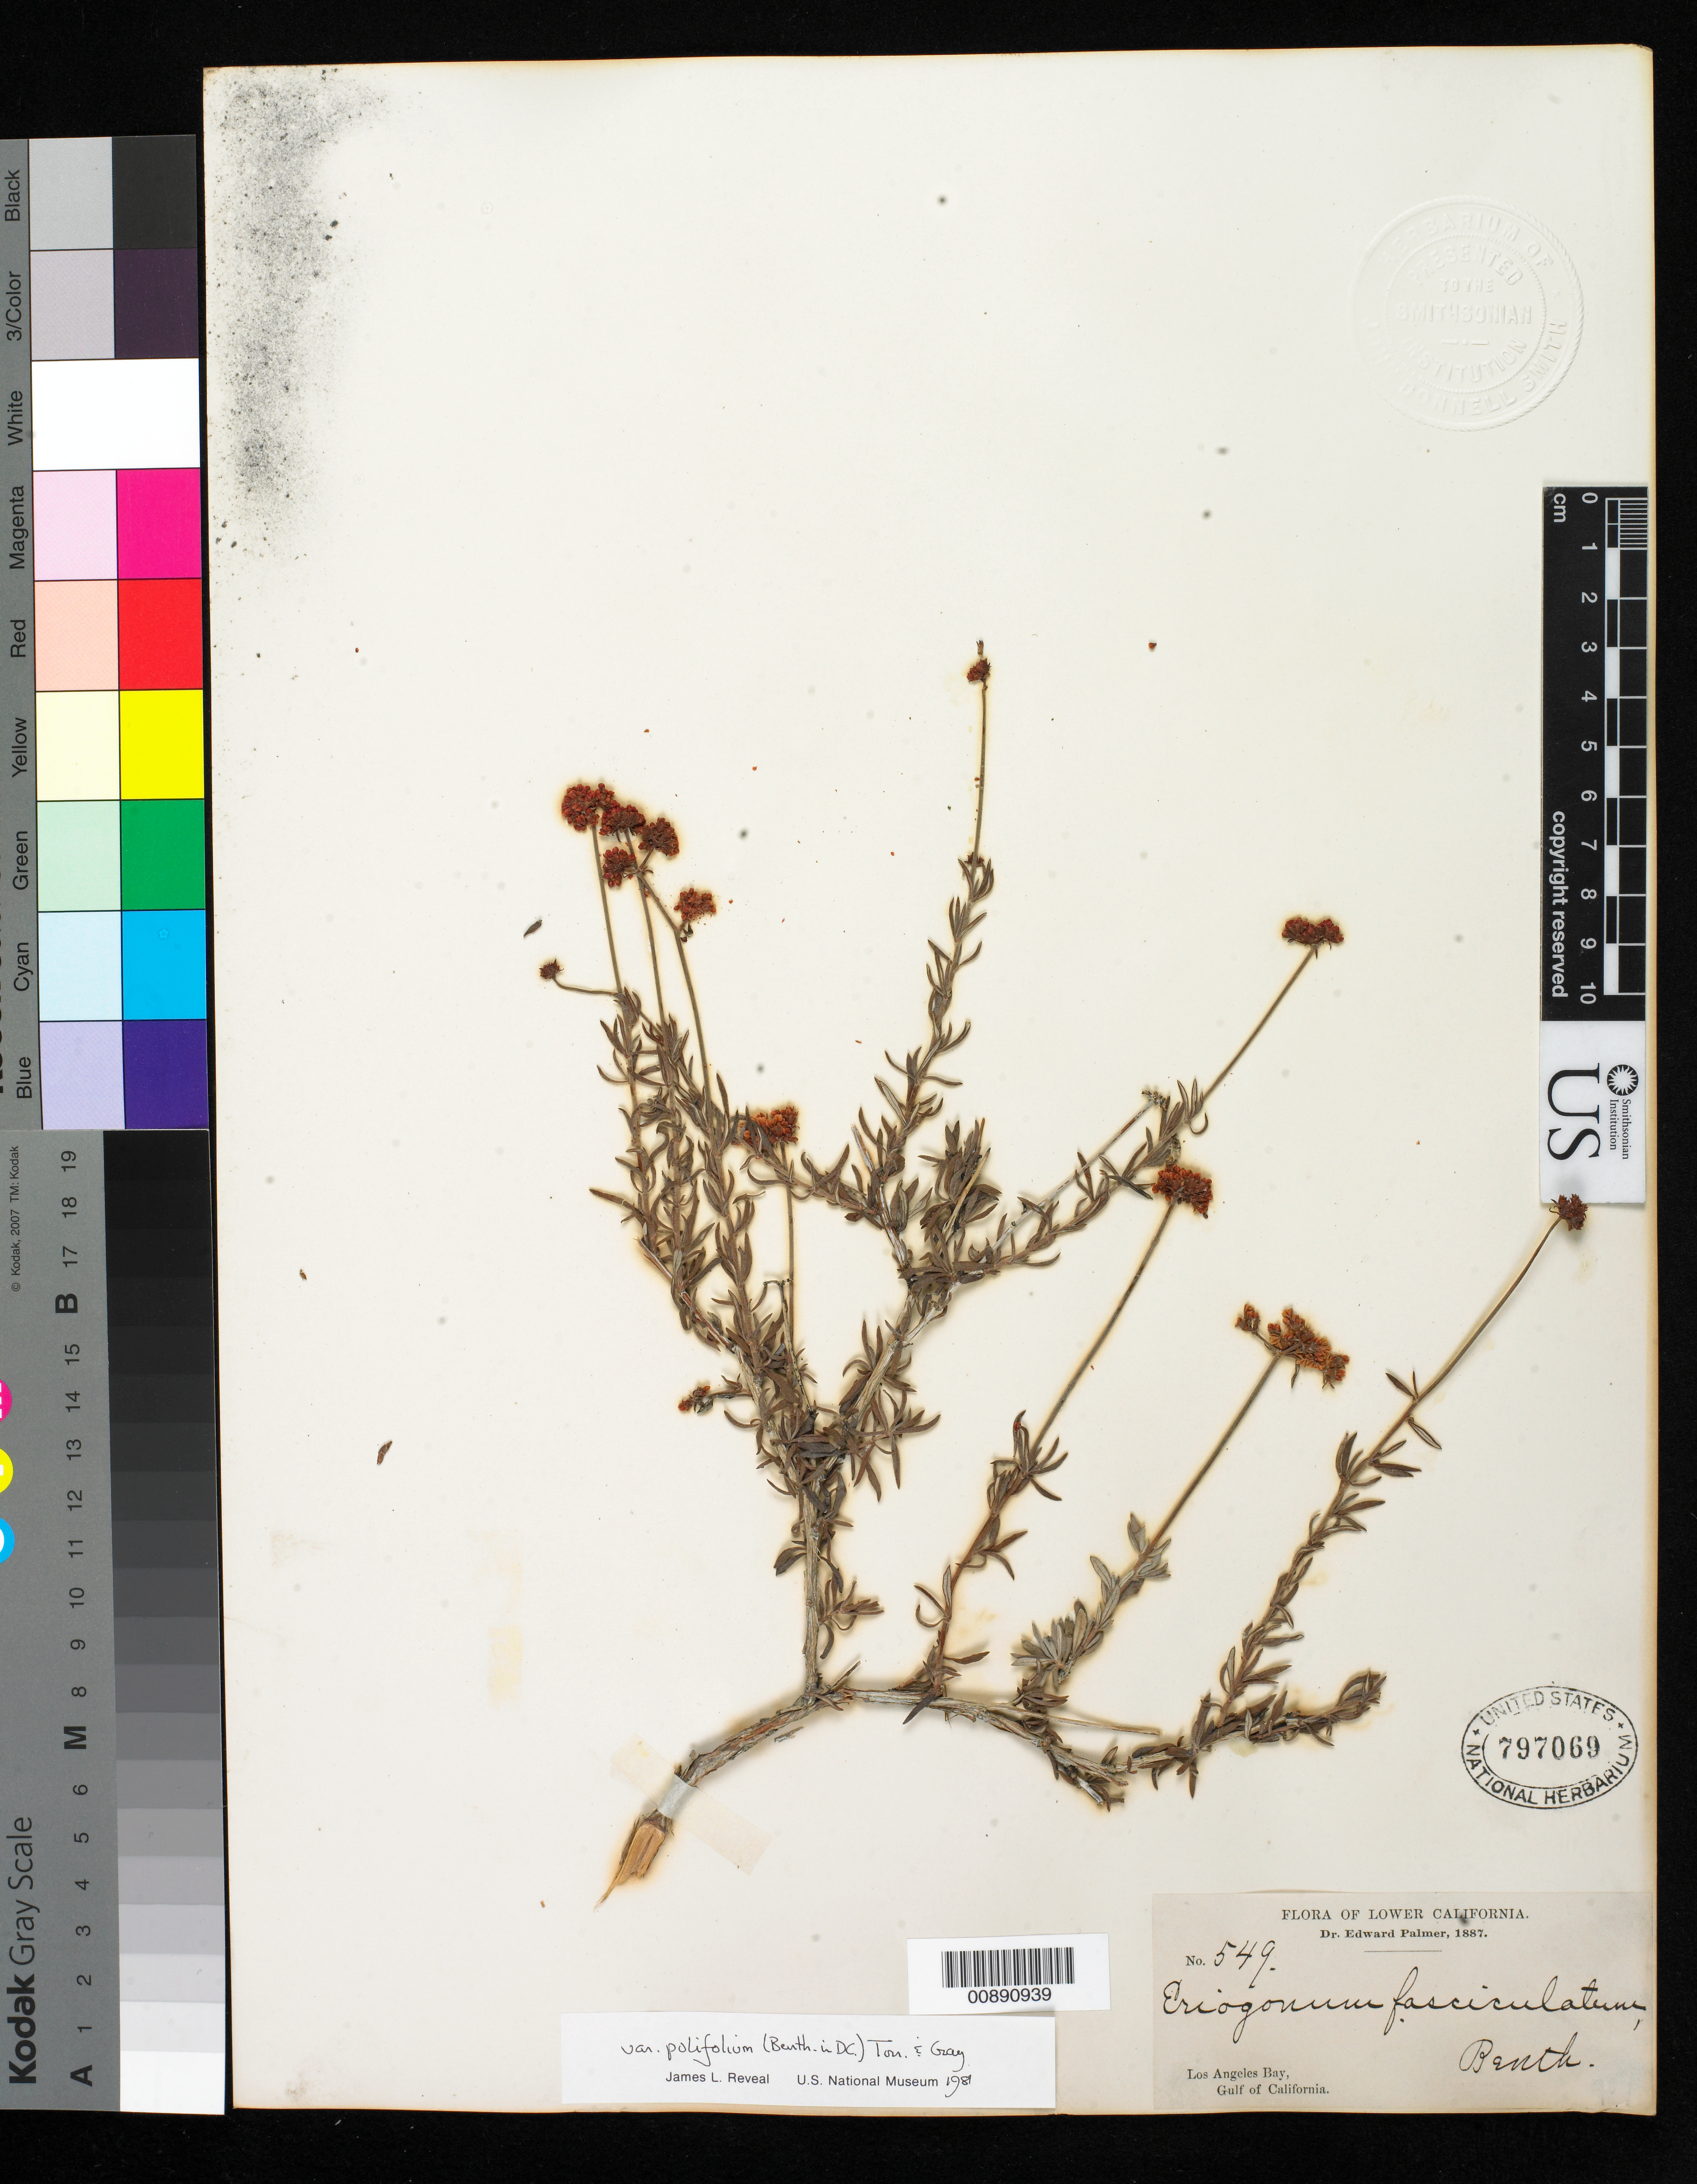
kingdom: Plantae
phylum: Tracheophyta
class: Magnoliopsida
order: Caryophyllales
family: Polygonaceae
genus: Eriogonum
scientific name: Eriogonum fasciculatum var. polifolium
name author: (Benth.) Torr. & A. Gray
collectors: E. Palmer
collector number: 549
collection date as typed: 1887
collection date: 1887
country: Mexico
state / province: Baja California Norte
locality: Los Angeles Bay, Baja California. Gulf of California.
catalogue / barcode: US 797069